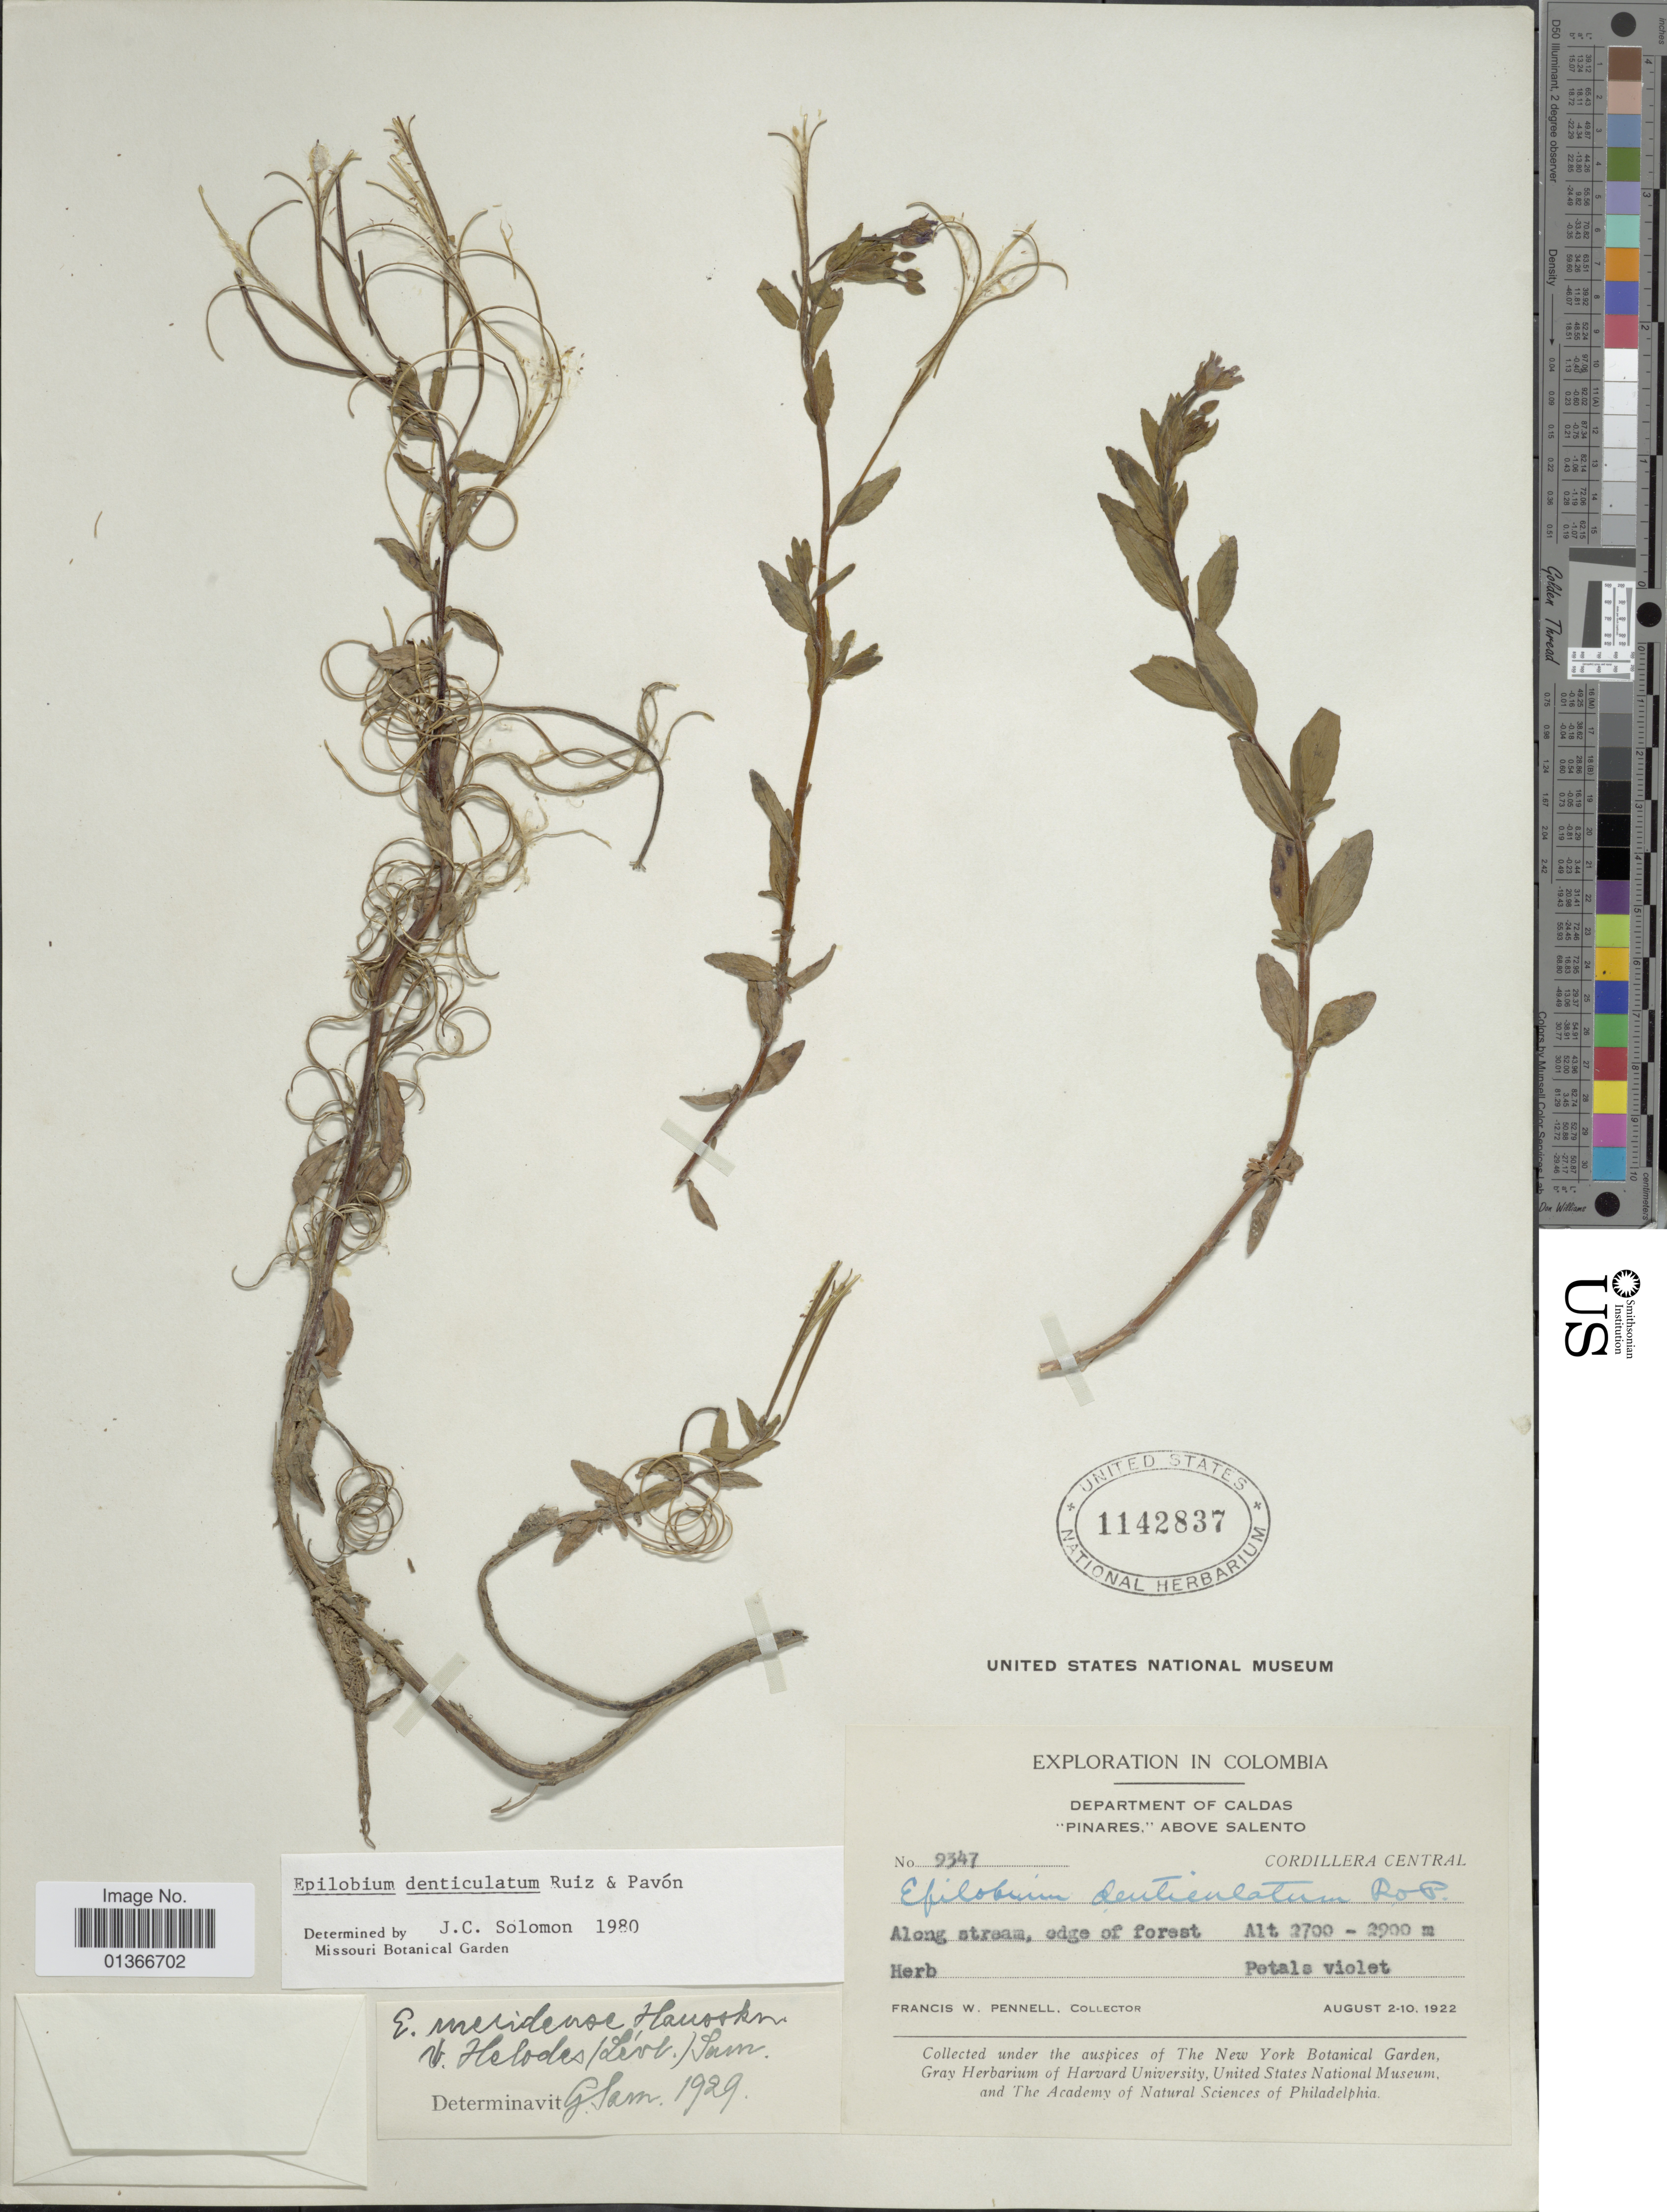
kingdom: Plantae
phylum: Tracheophyta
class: Magnoliopsida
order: Myrtales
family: Onagraceae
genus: Epilobium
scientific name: Epilobium denticulatum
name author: Ruiz & Pav.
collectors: F. W. Pennell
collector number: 2347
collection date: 1922-08-02/1922-08-10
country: Colombia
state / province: Caldas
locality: Pinares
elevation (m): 2700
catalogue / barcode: US 1142837